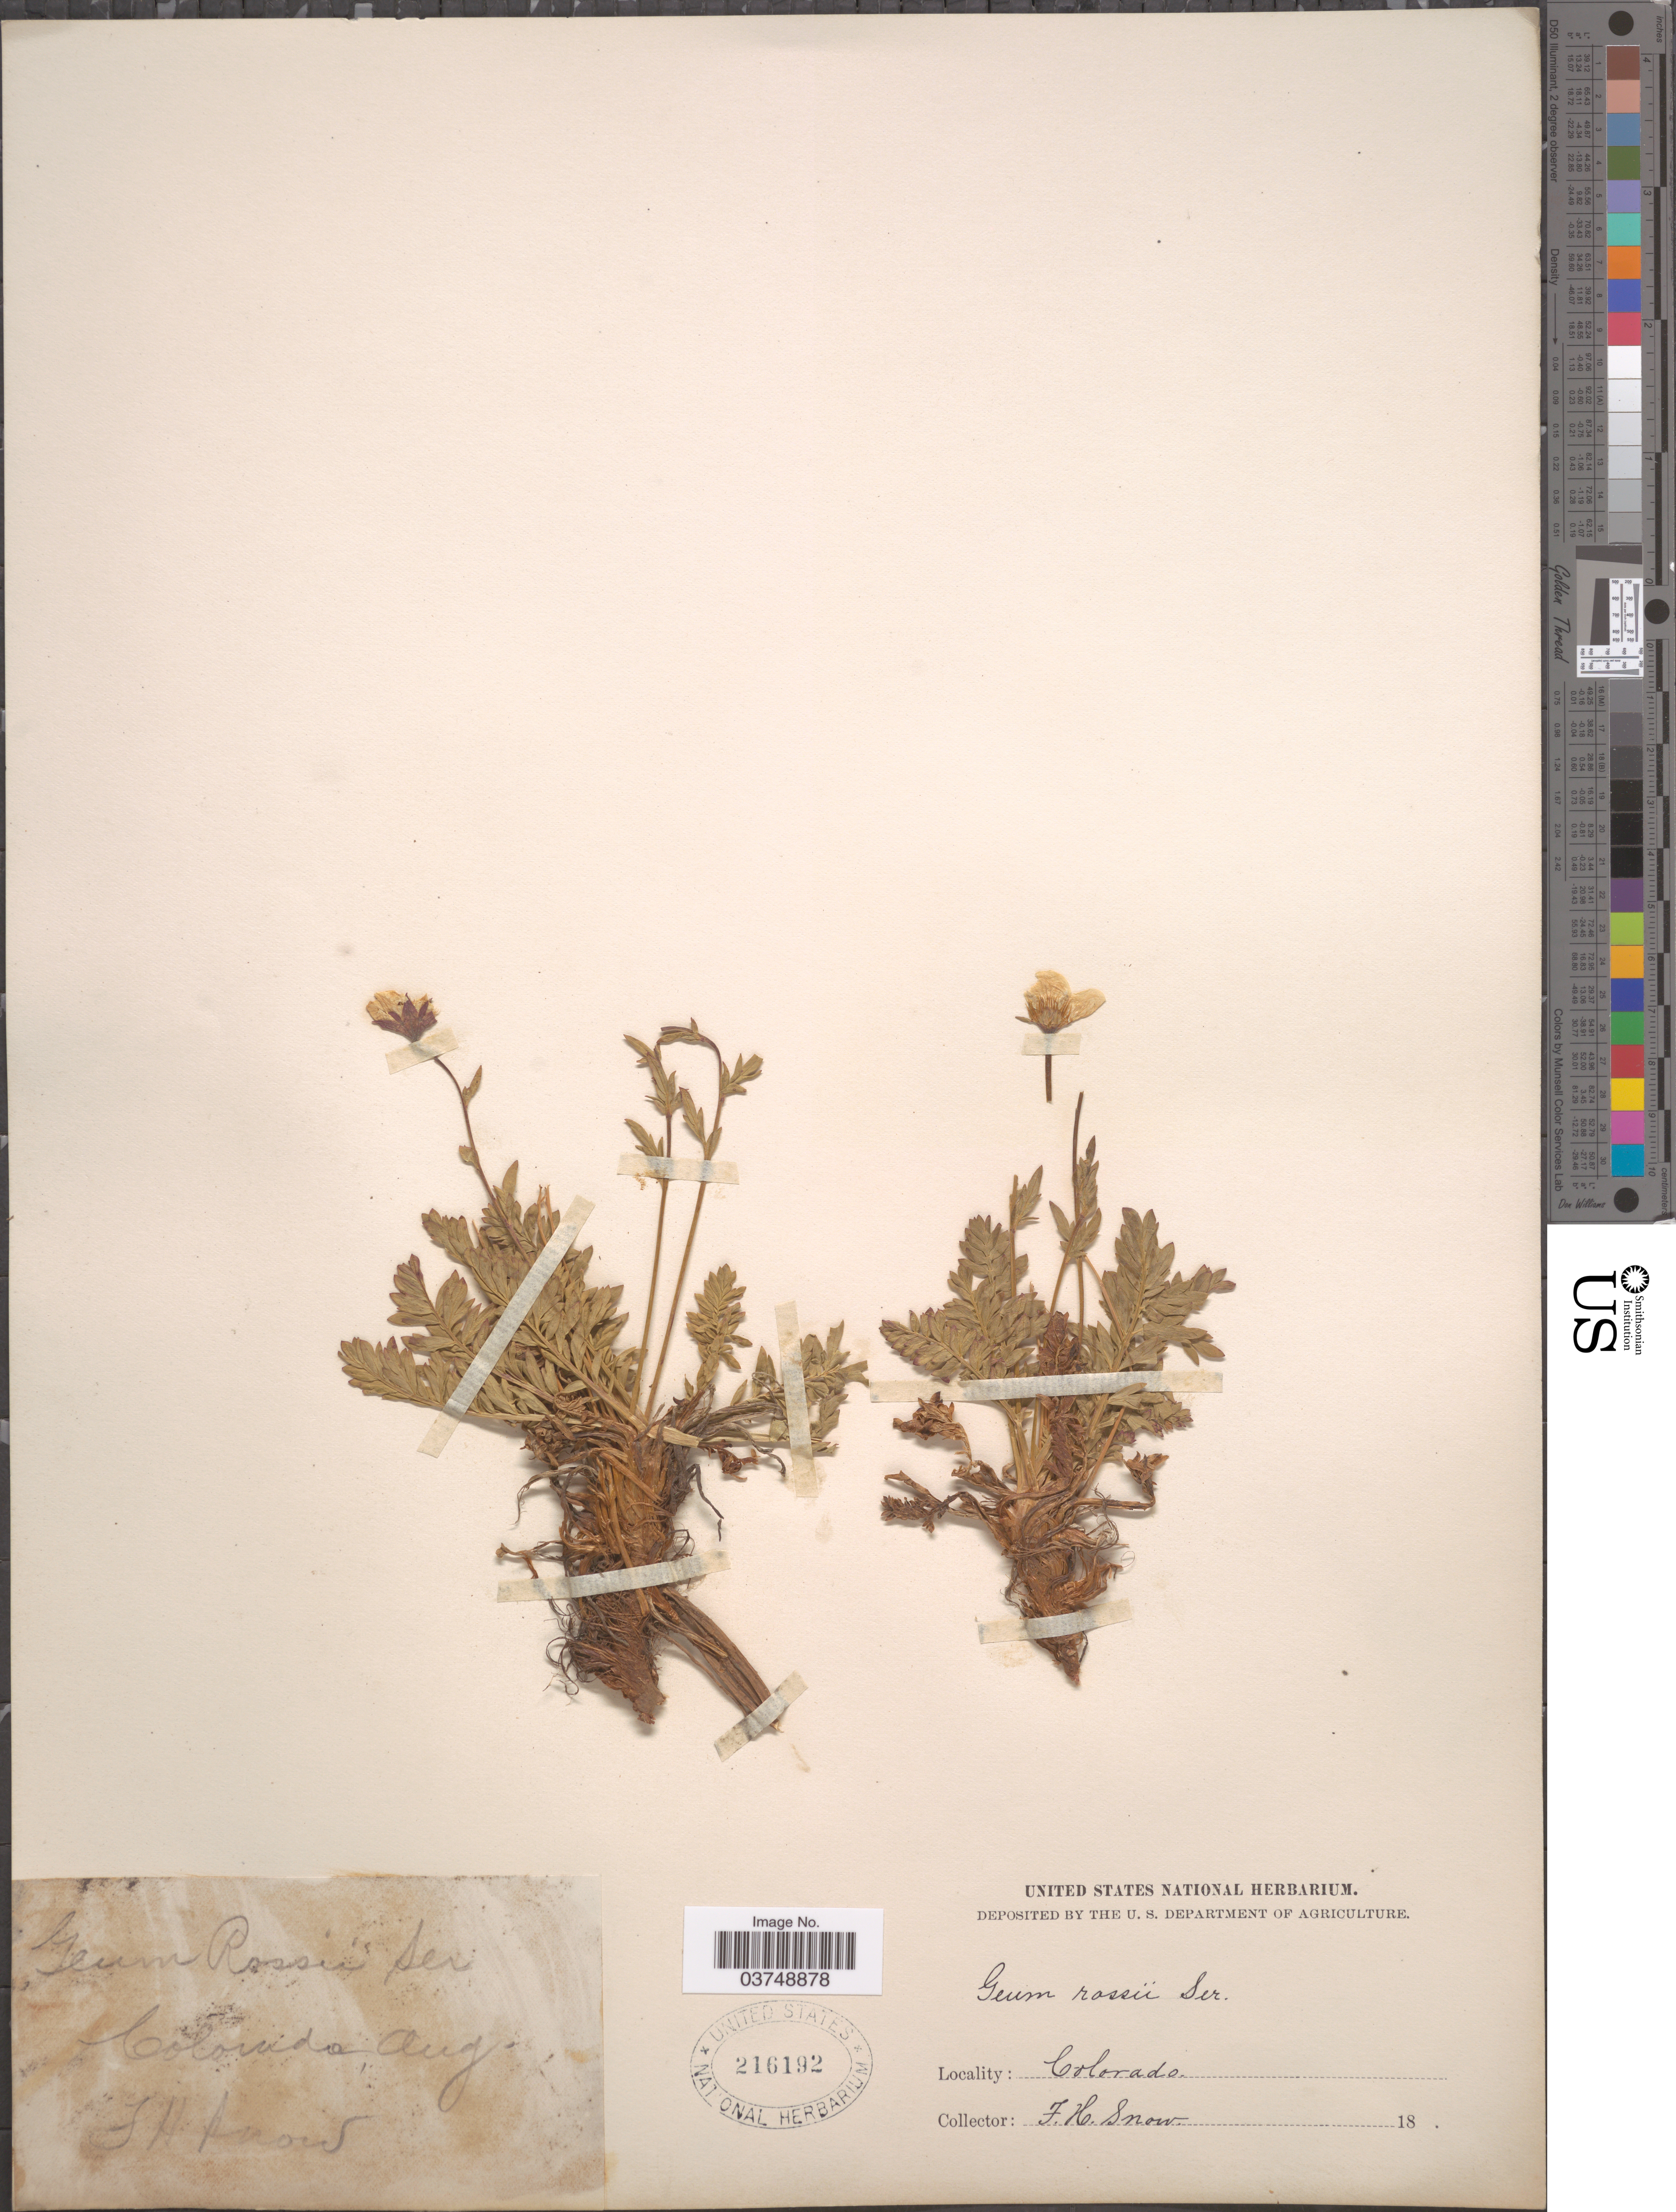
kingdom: Plantae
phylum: Tracheophyta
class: Magnoliopsida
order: Rosales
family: Rosaceae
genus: Geum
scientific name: Geum rossii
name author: (R. Br.) Ser.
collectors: F. H. Snow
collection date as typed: Aug 18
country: United States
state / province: Colorado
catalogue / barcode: US 216192